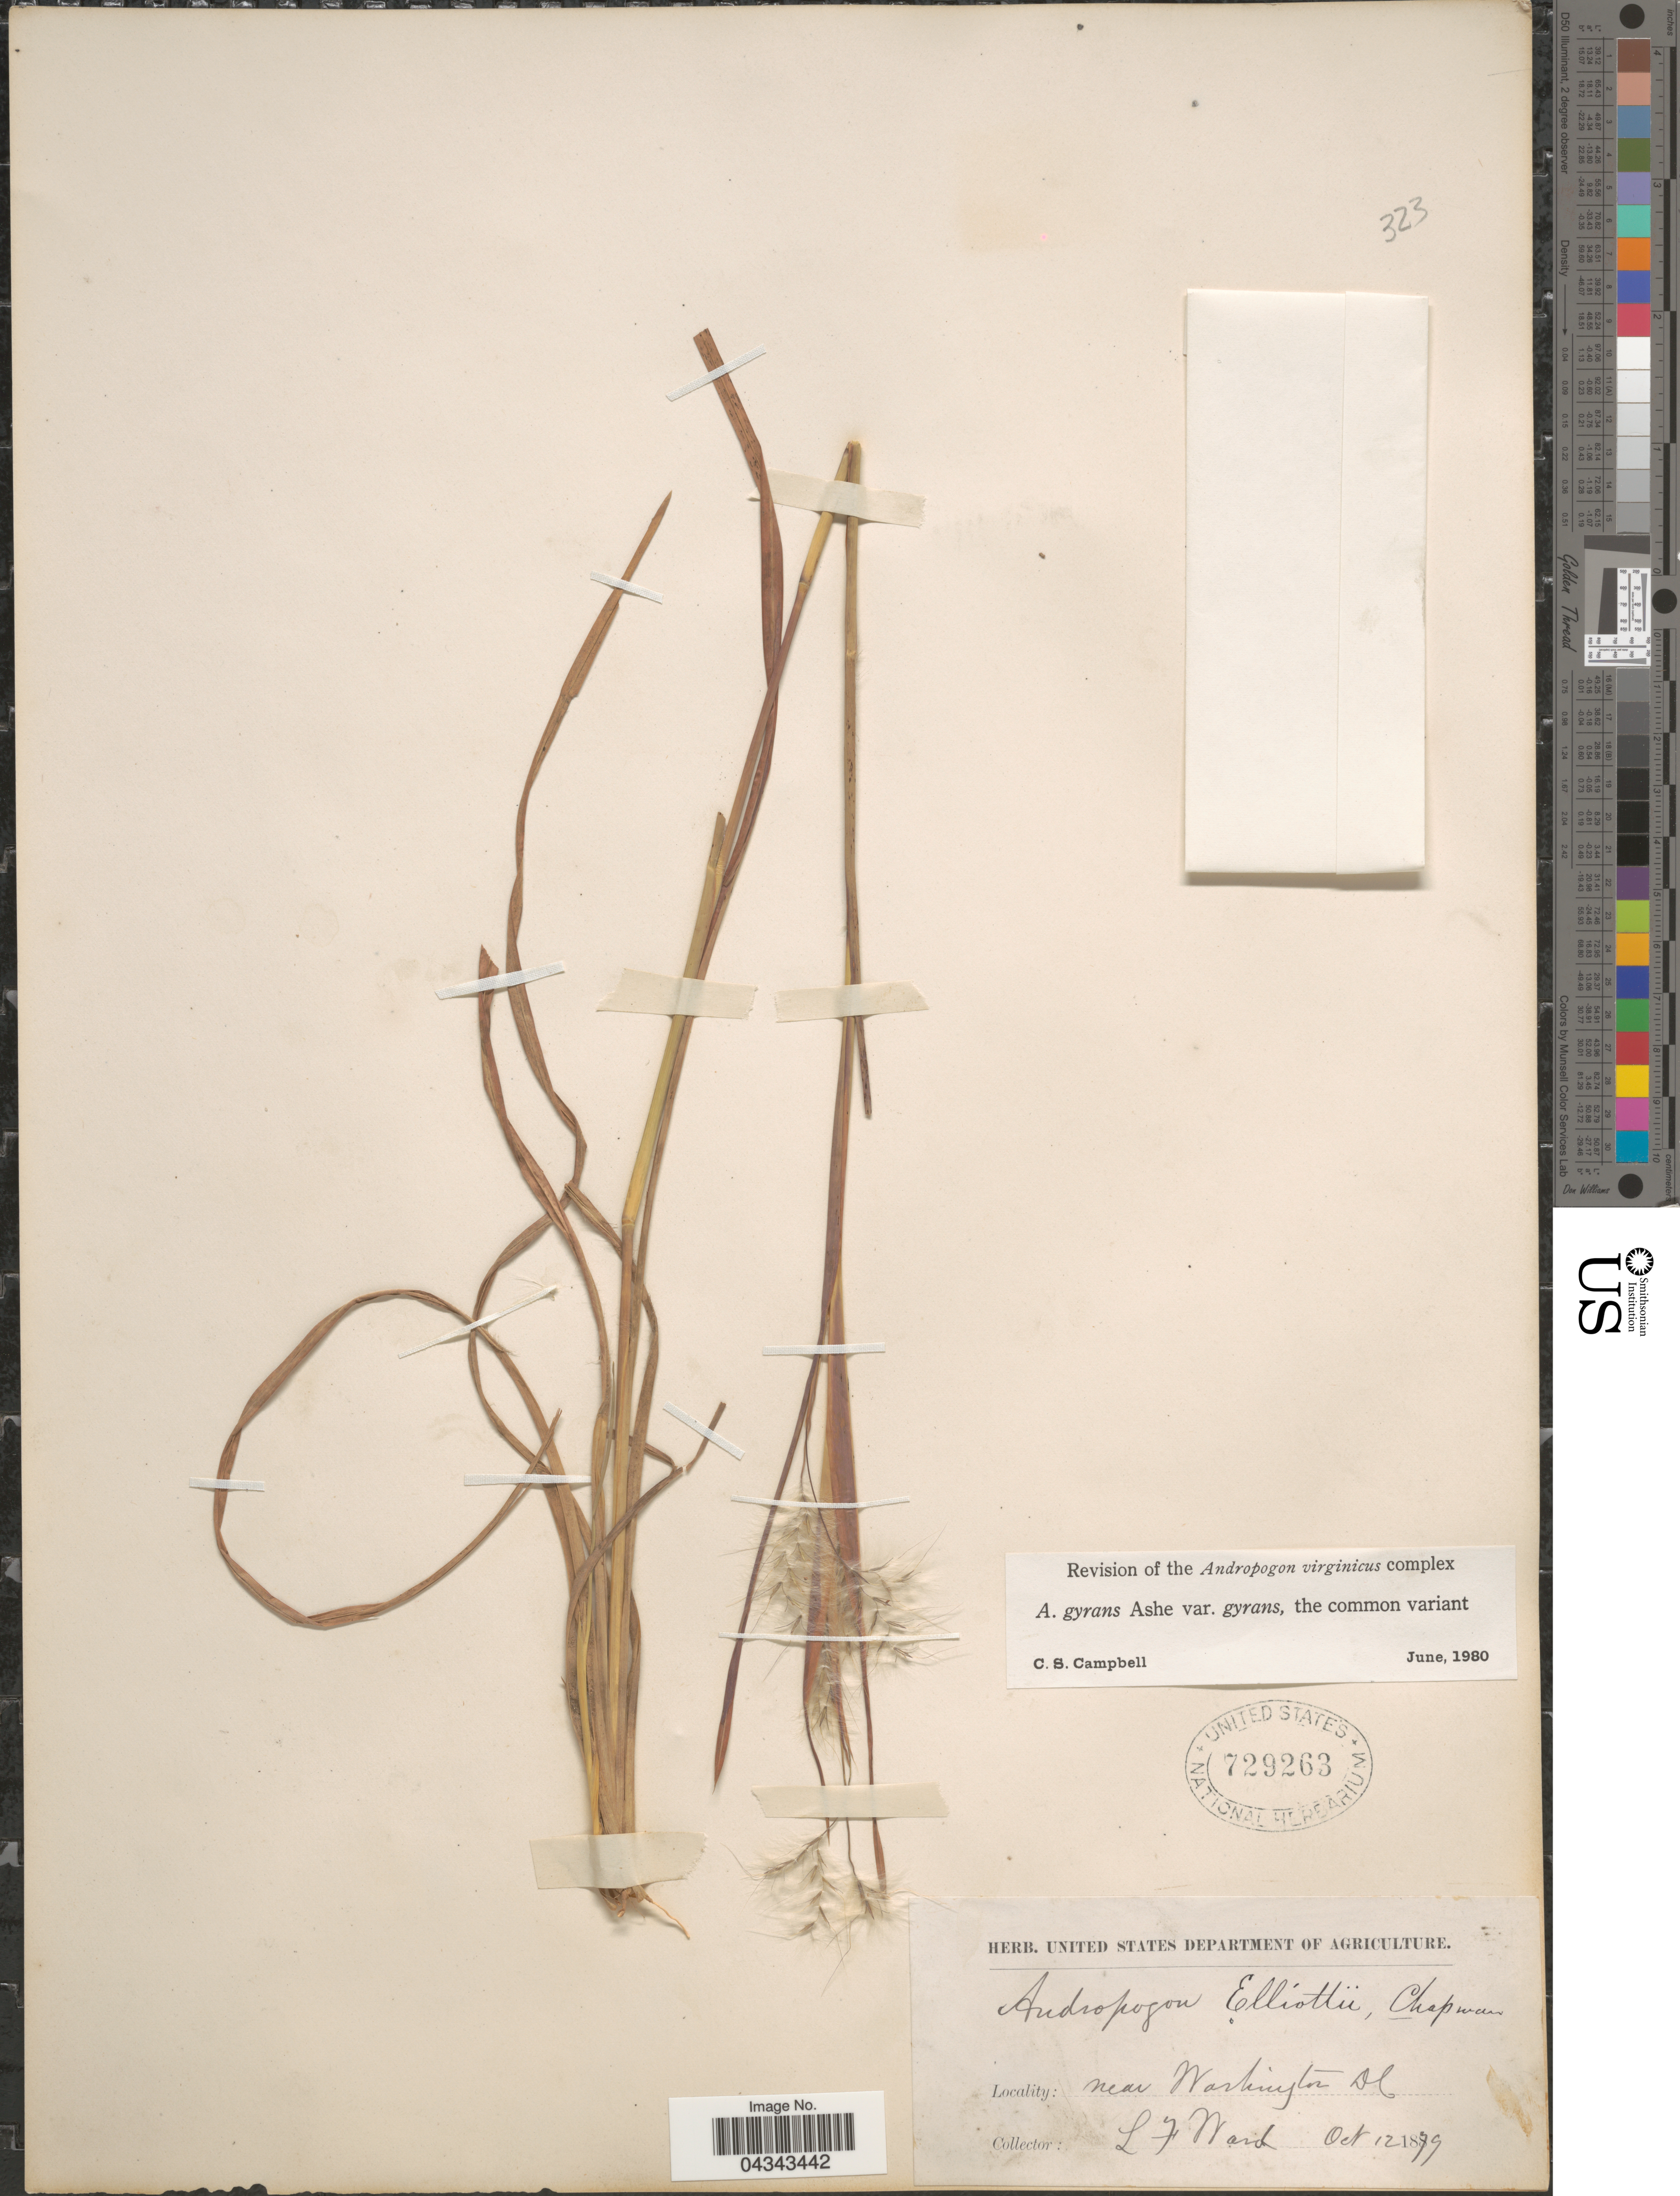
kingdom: Plantae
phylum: Tracheophyta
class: Liliopsida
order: Poales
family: Poaceae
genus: Andropogon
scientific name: Andropogon gyrans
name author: Ashe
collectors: L. Ward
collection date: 1879-10-12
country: United States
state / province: District of Columbia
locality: Near Washington DC.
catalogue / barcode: US 729263